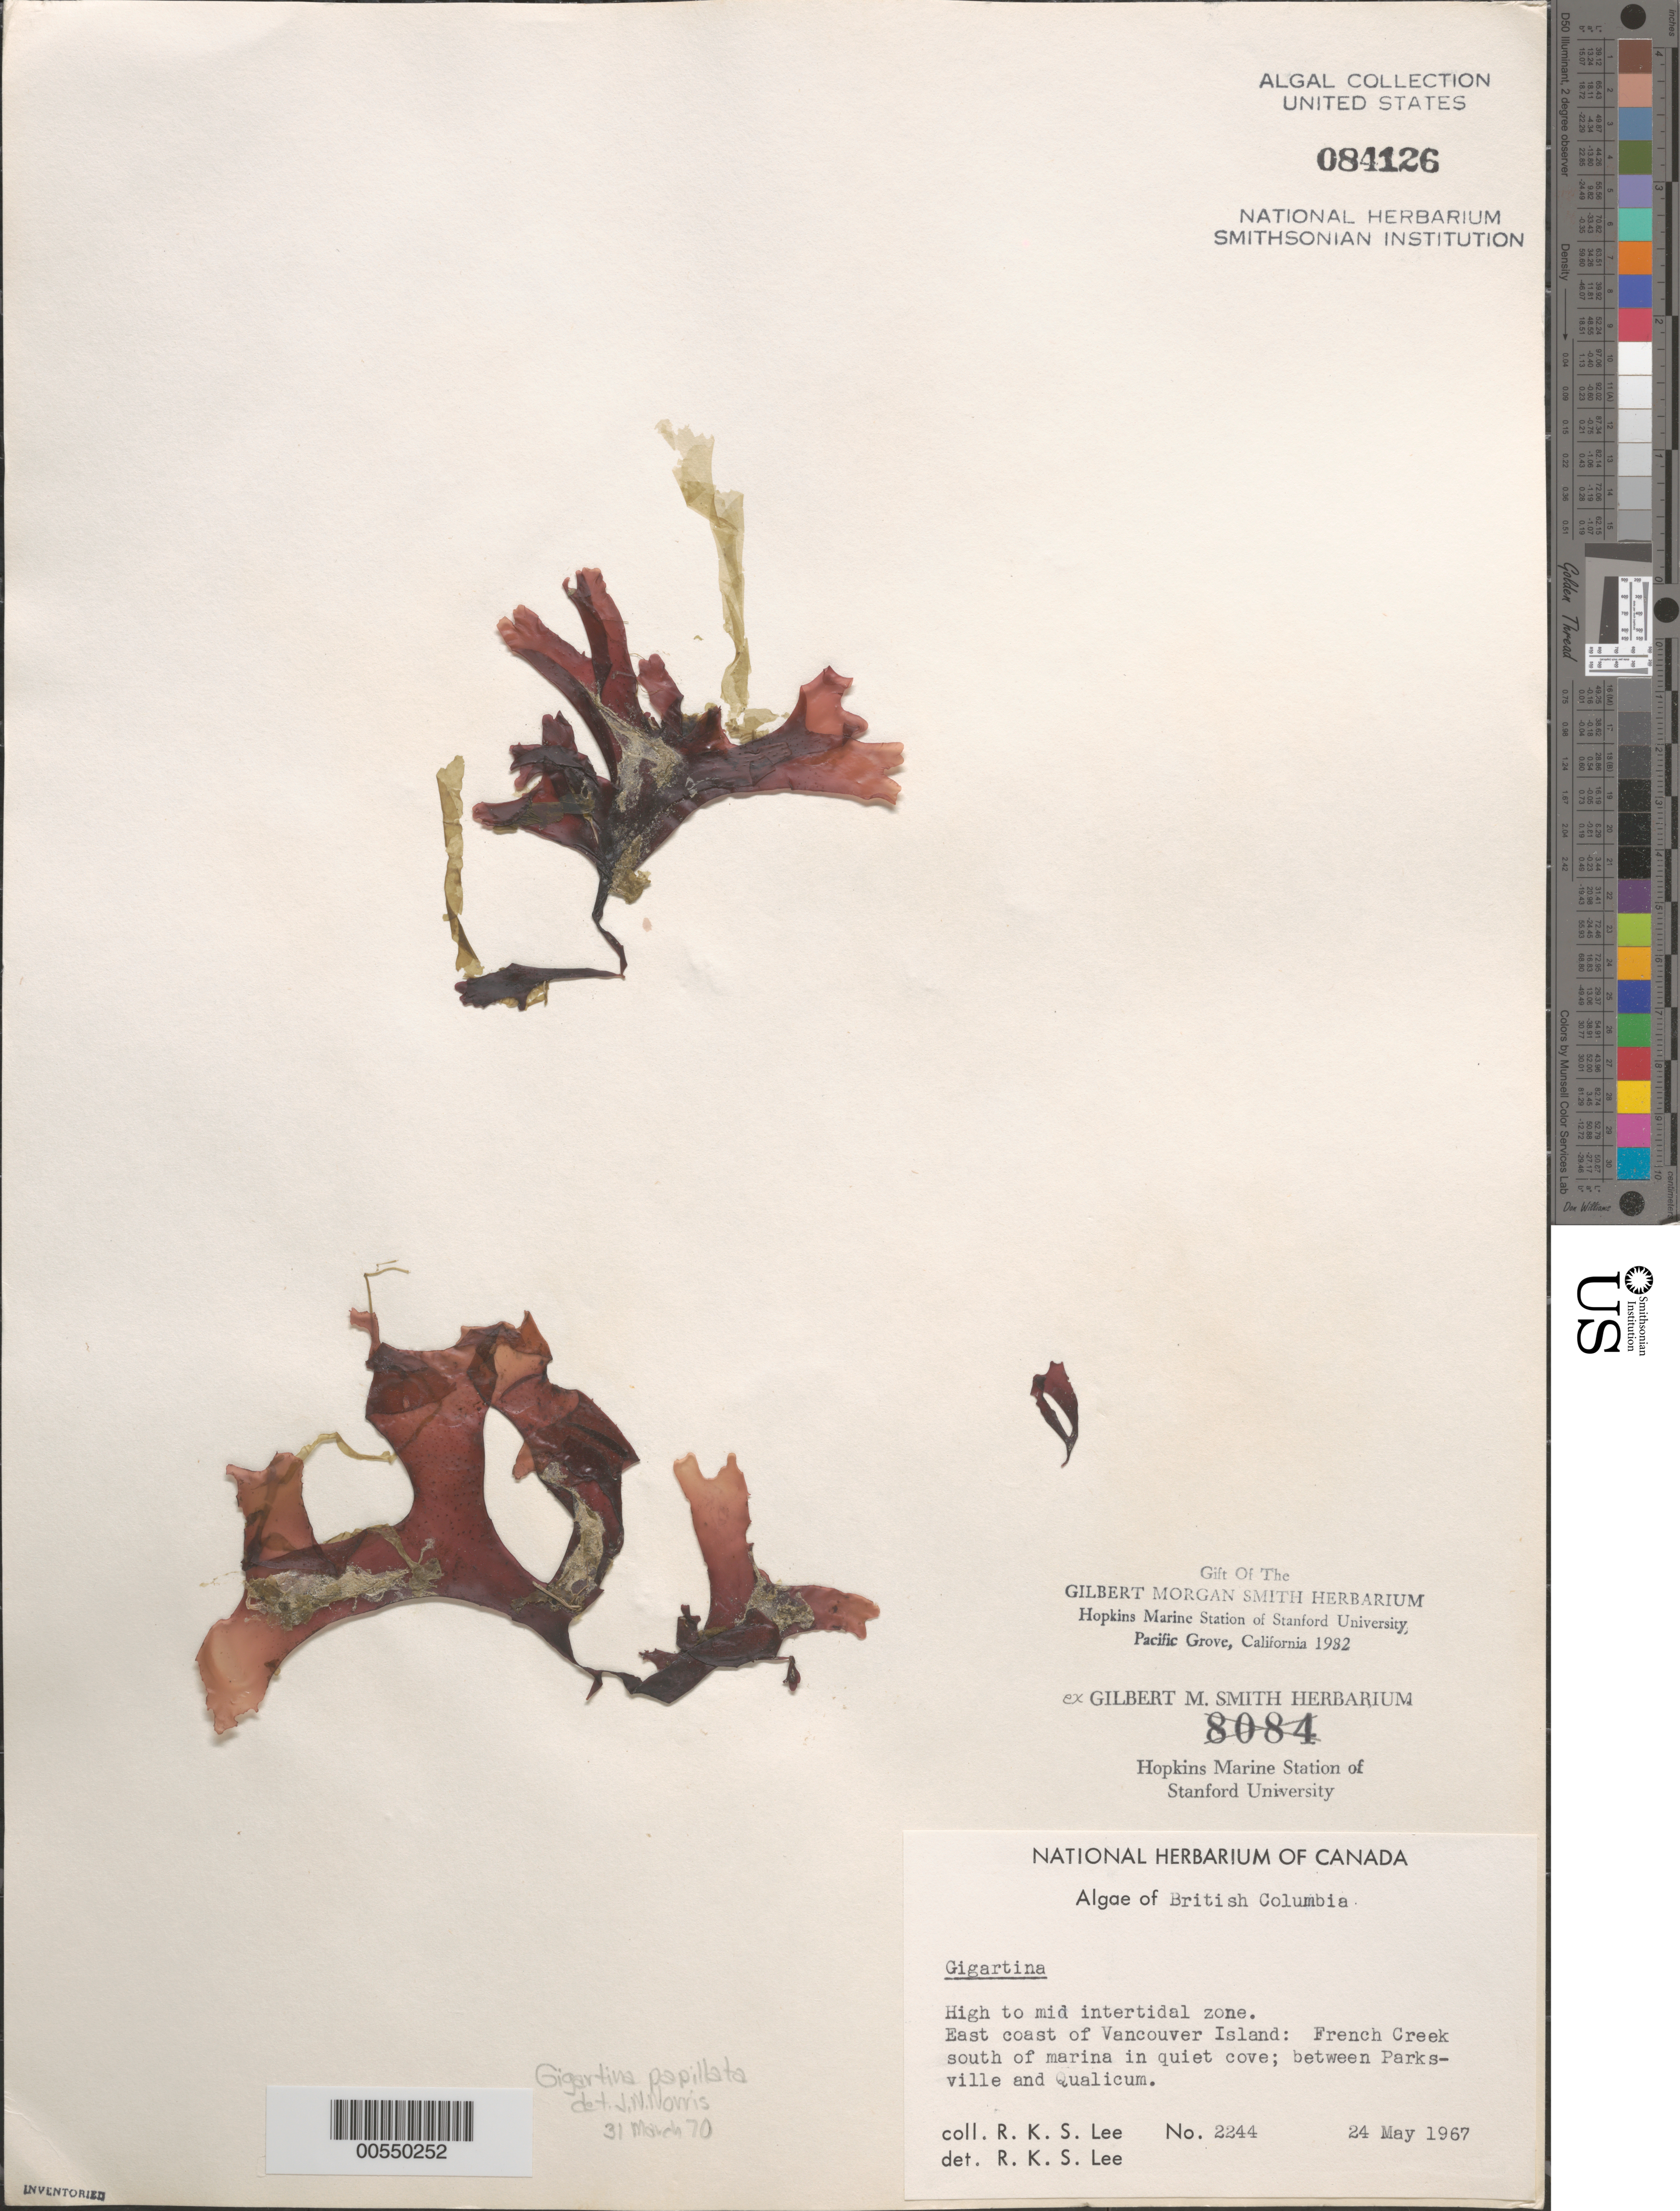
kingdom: Plantae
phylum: Rhodophyta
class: Florideophyceae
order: Gigartinales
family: Phyllophoraceae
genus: Mastocarpus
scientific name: Mastocarpus papillatus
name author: (C. Agardh) Kütz.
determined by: Algae name updating Project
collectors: R. Lee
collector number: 2244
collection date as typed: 24 May 1967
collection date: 1967-05-24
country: Canada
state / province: British Columbia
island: Vancouver Island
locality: French Creek, between Parksville and Qqualicum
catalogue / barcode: US 84126